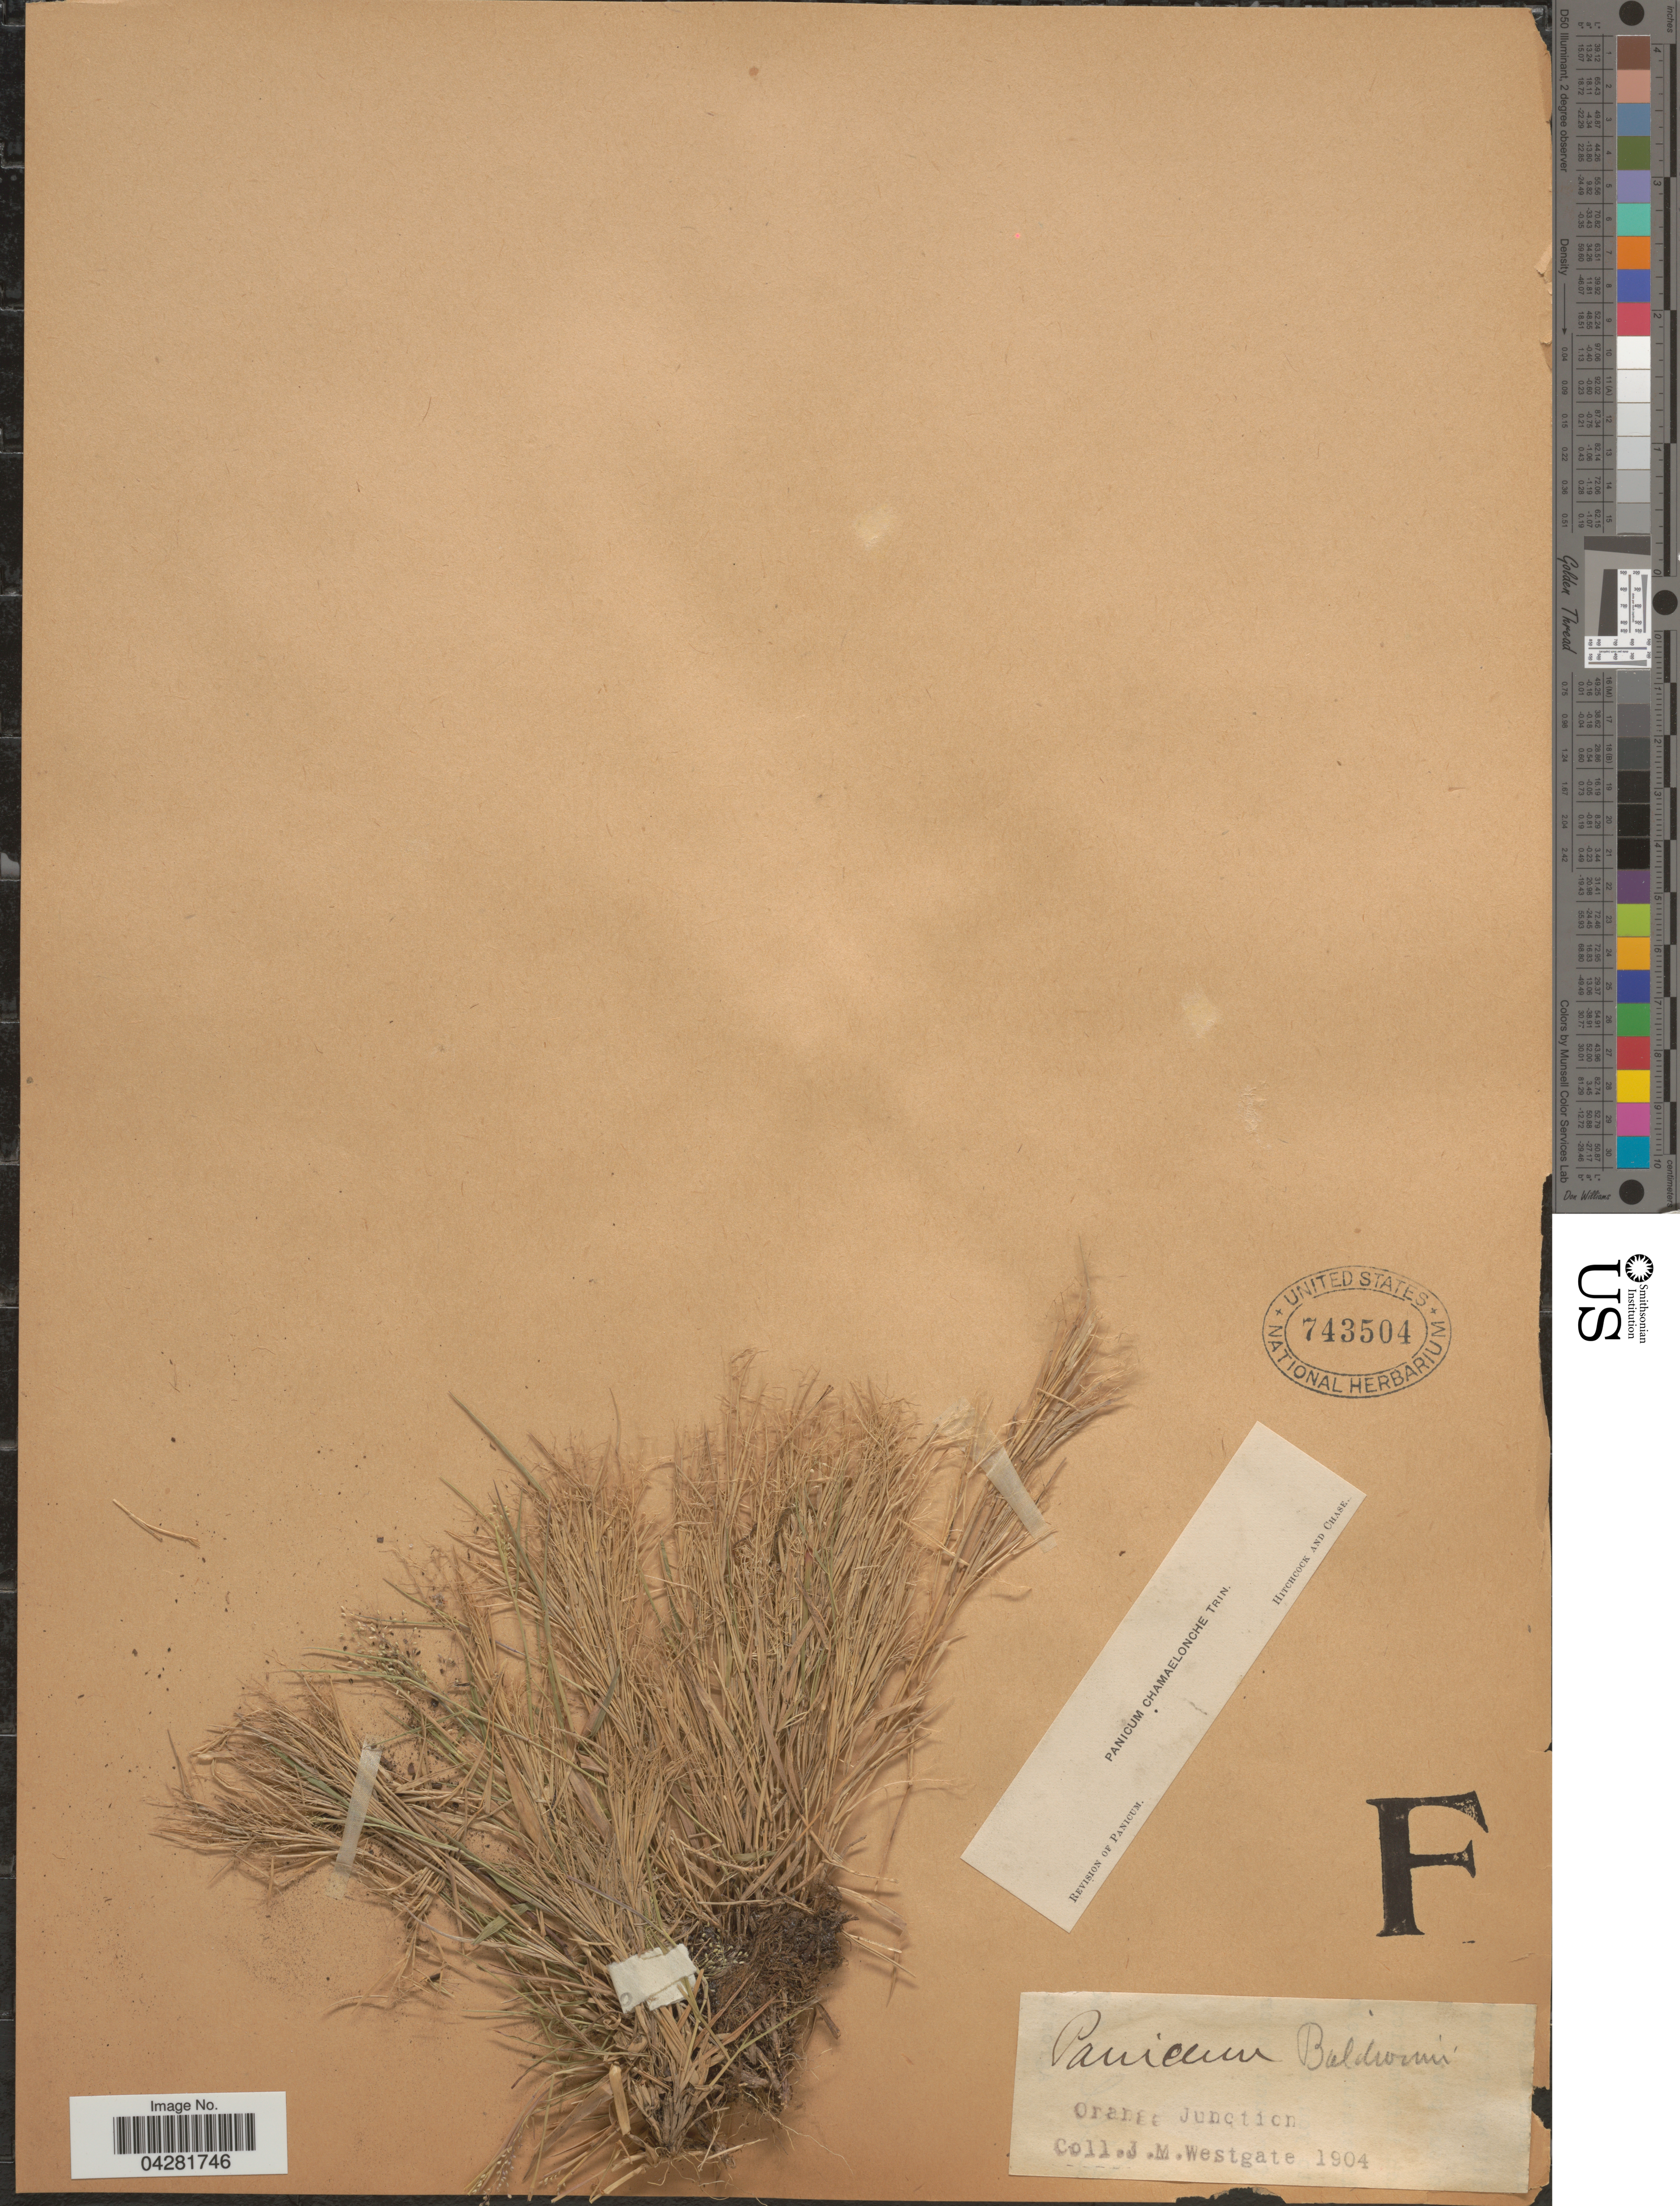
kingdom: Plantae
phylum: Tracheophyta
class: Liliopsida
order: Poales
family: Poaceae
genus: Dichanthelium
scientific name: Dichanthelium ensifolium var. ensifolium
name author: (Baldwin ex Elliot) Gould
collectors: J. Westgate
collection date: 1904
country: United States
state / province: Florida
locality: Orange Junction.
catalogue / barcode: US 743504